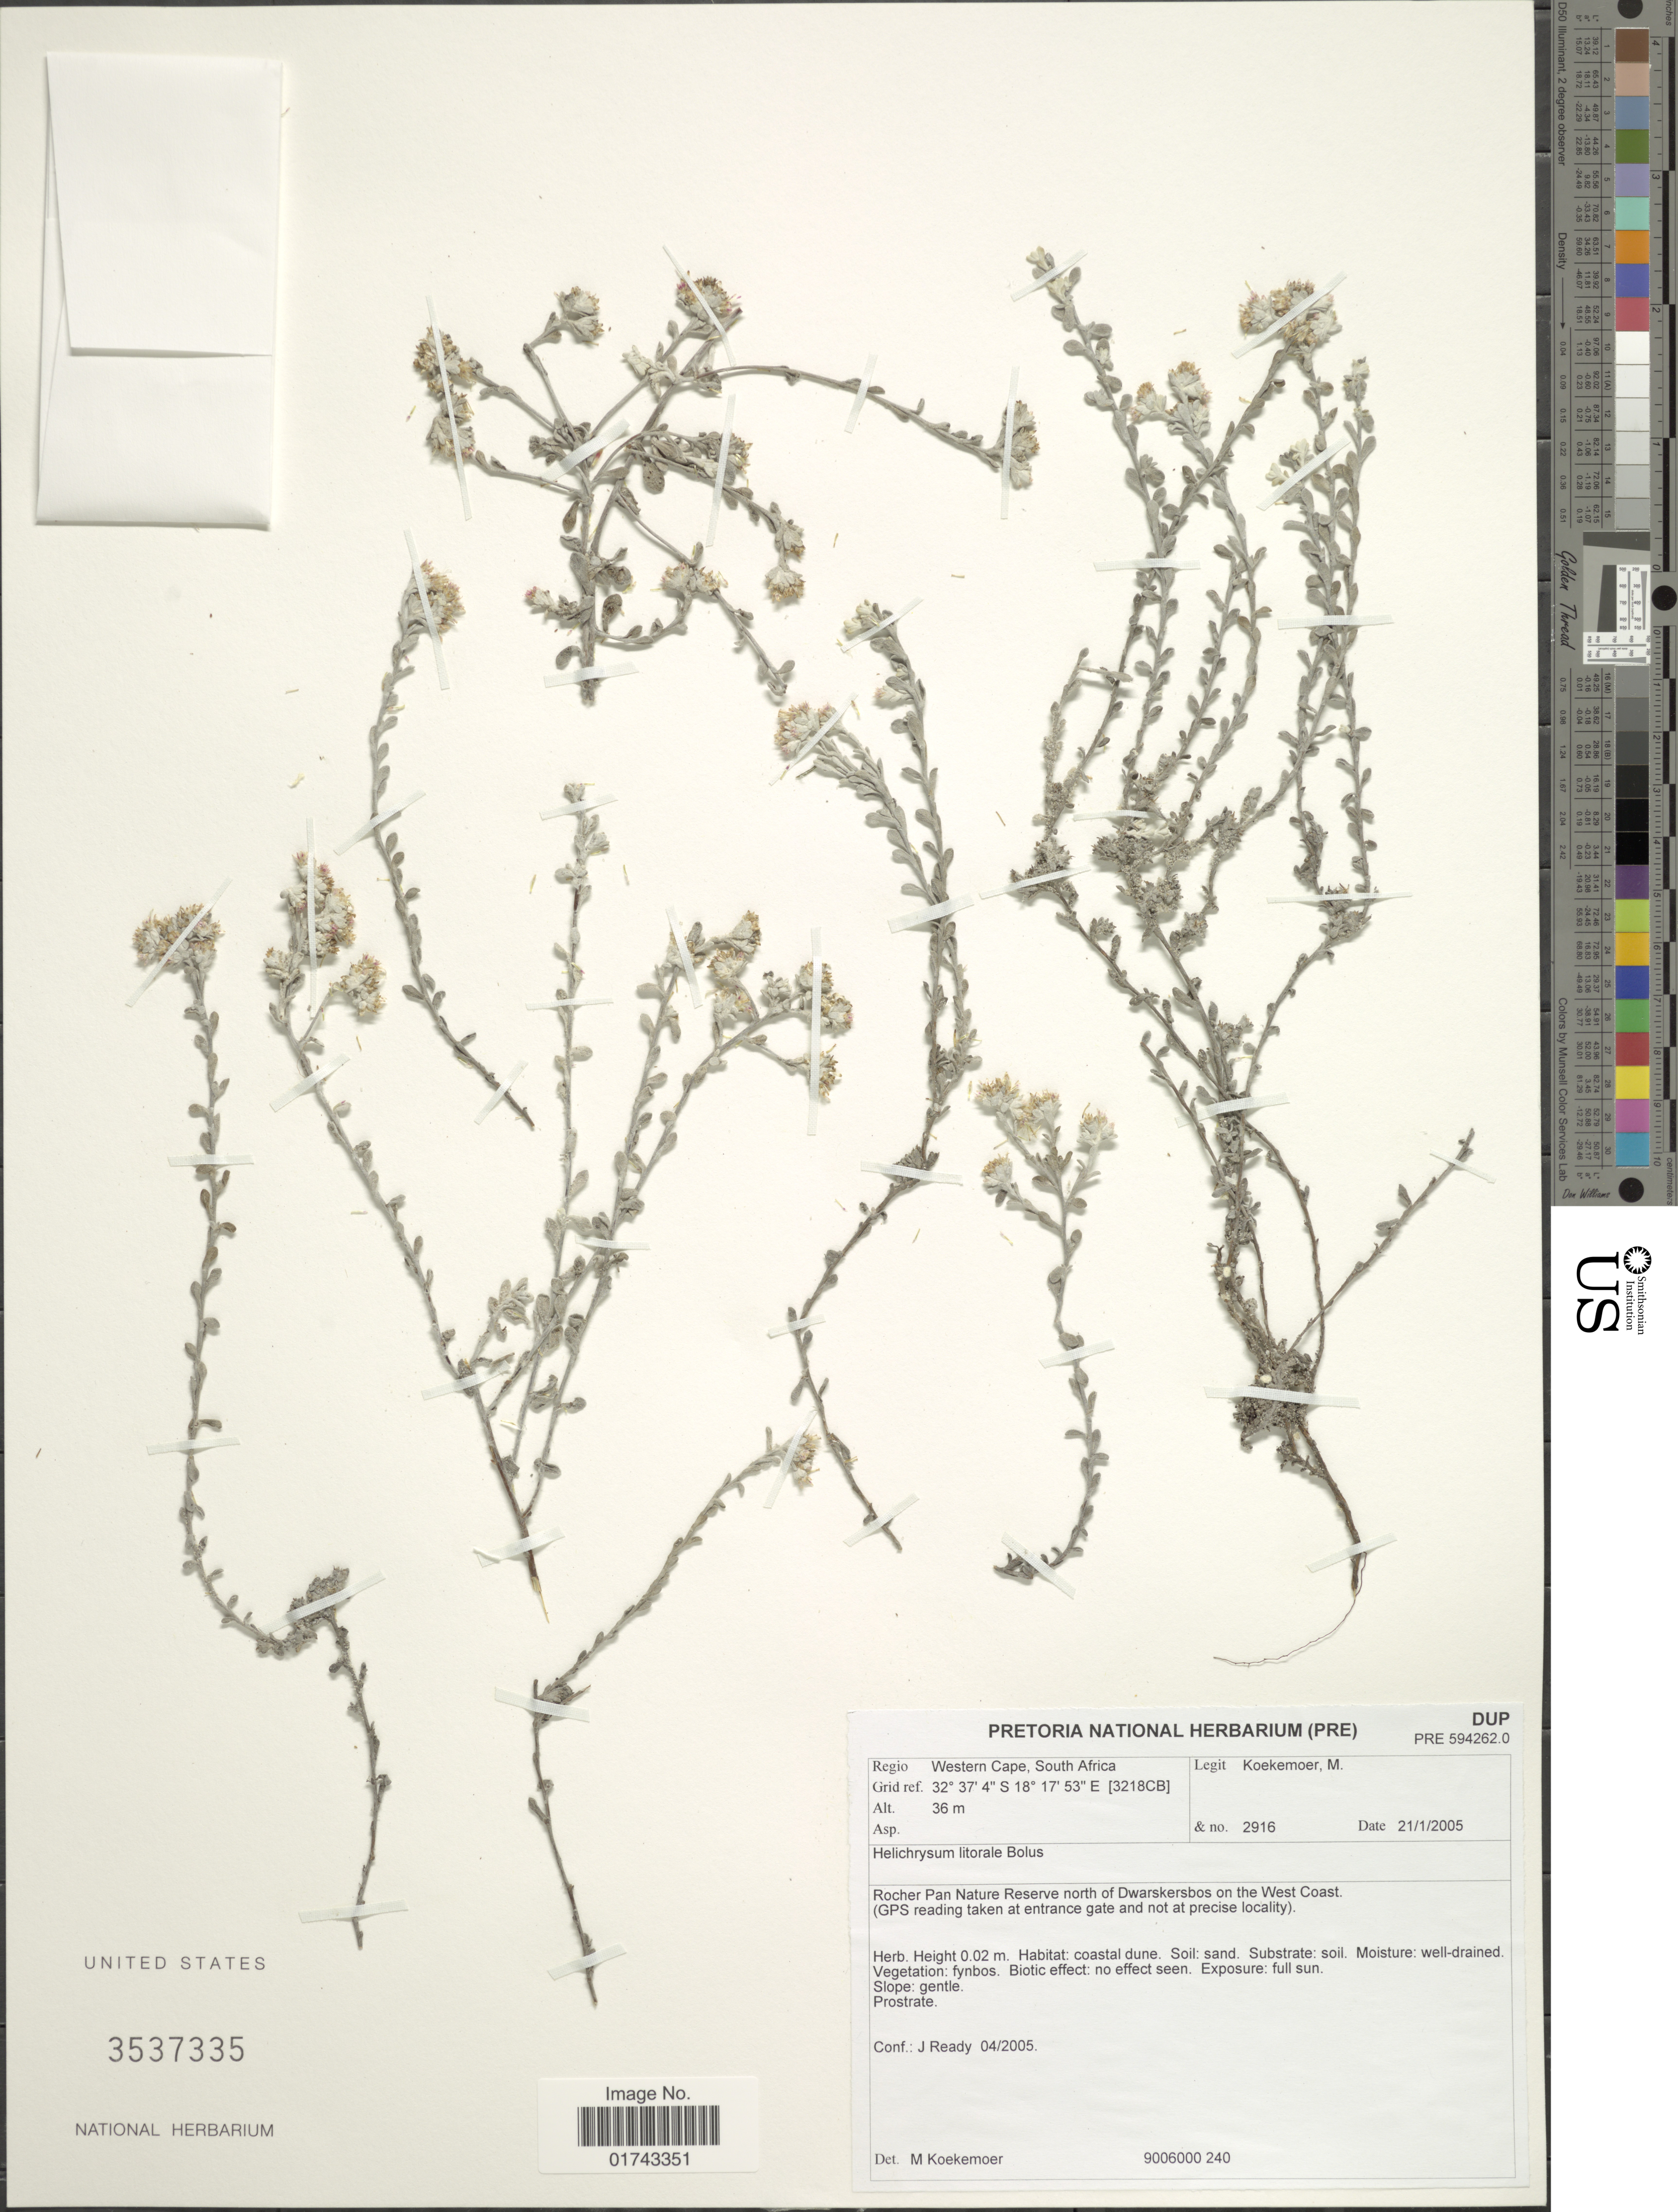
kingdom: Plantae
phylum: Tracheophyta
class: Magnoliopsida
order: Asterales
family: Asteraceae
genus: Helichrysum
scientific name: Helichrysum litorale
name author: Bolus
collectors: M. Koekemoer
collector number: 3468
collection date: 2005-01-21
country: South Africa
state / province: Western Cape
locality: Regio Western Cape, South Africa, Grid ref. [3218CB], Rocher Pan Nature Reserve north of Dwarskersbos on the West Coast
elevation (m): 36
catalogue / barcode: US 3537335